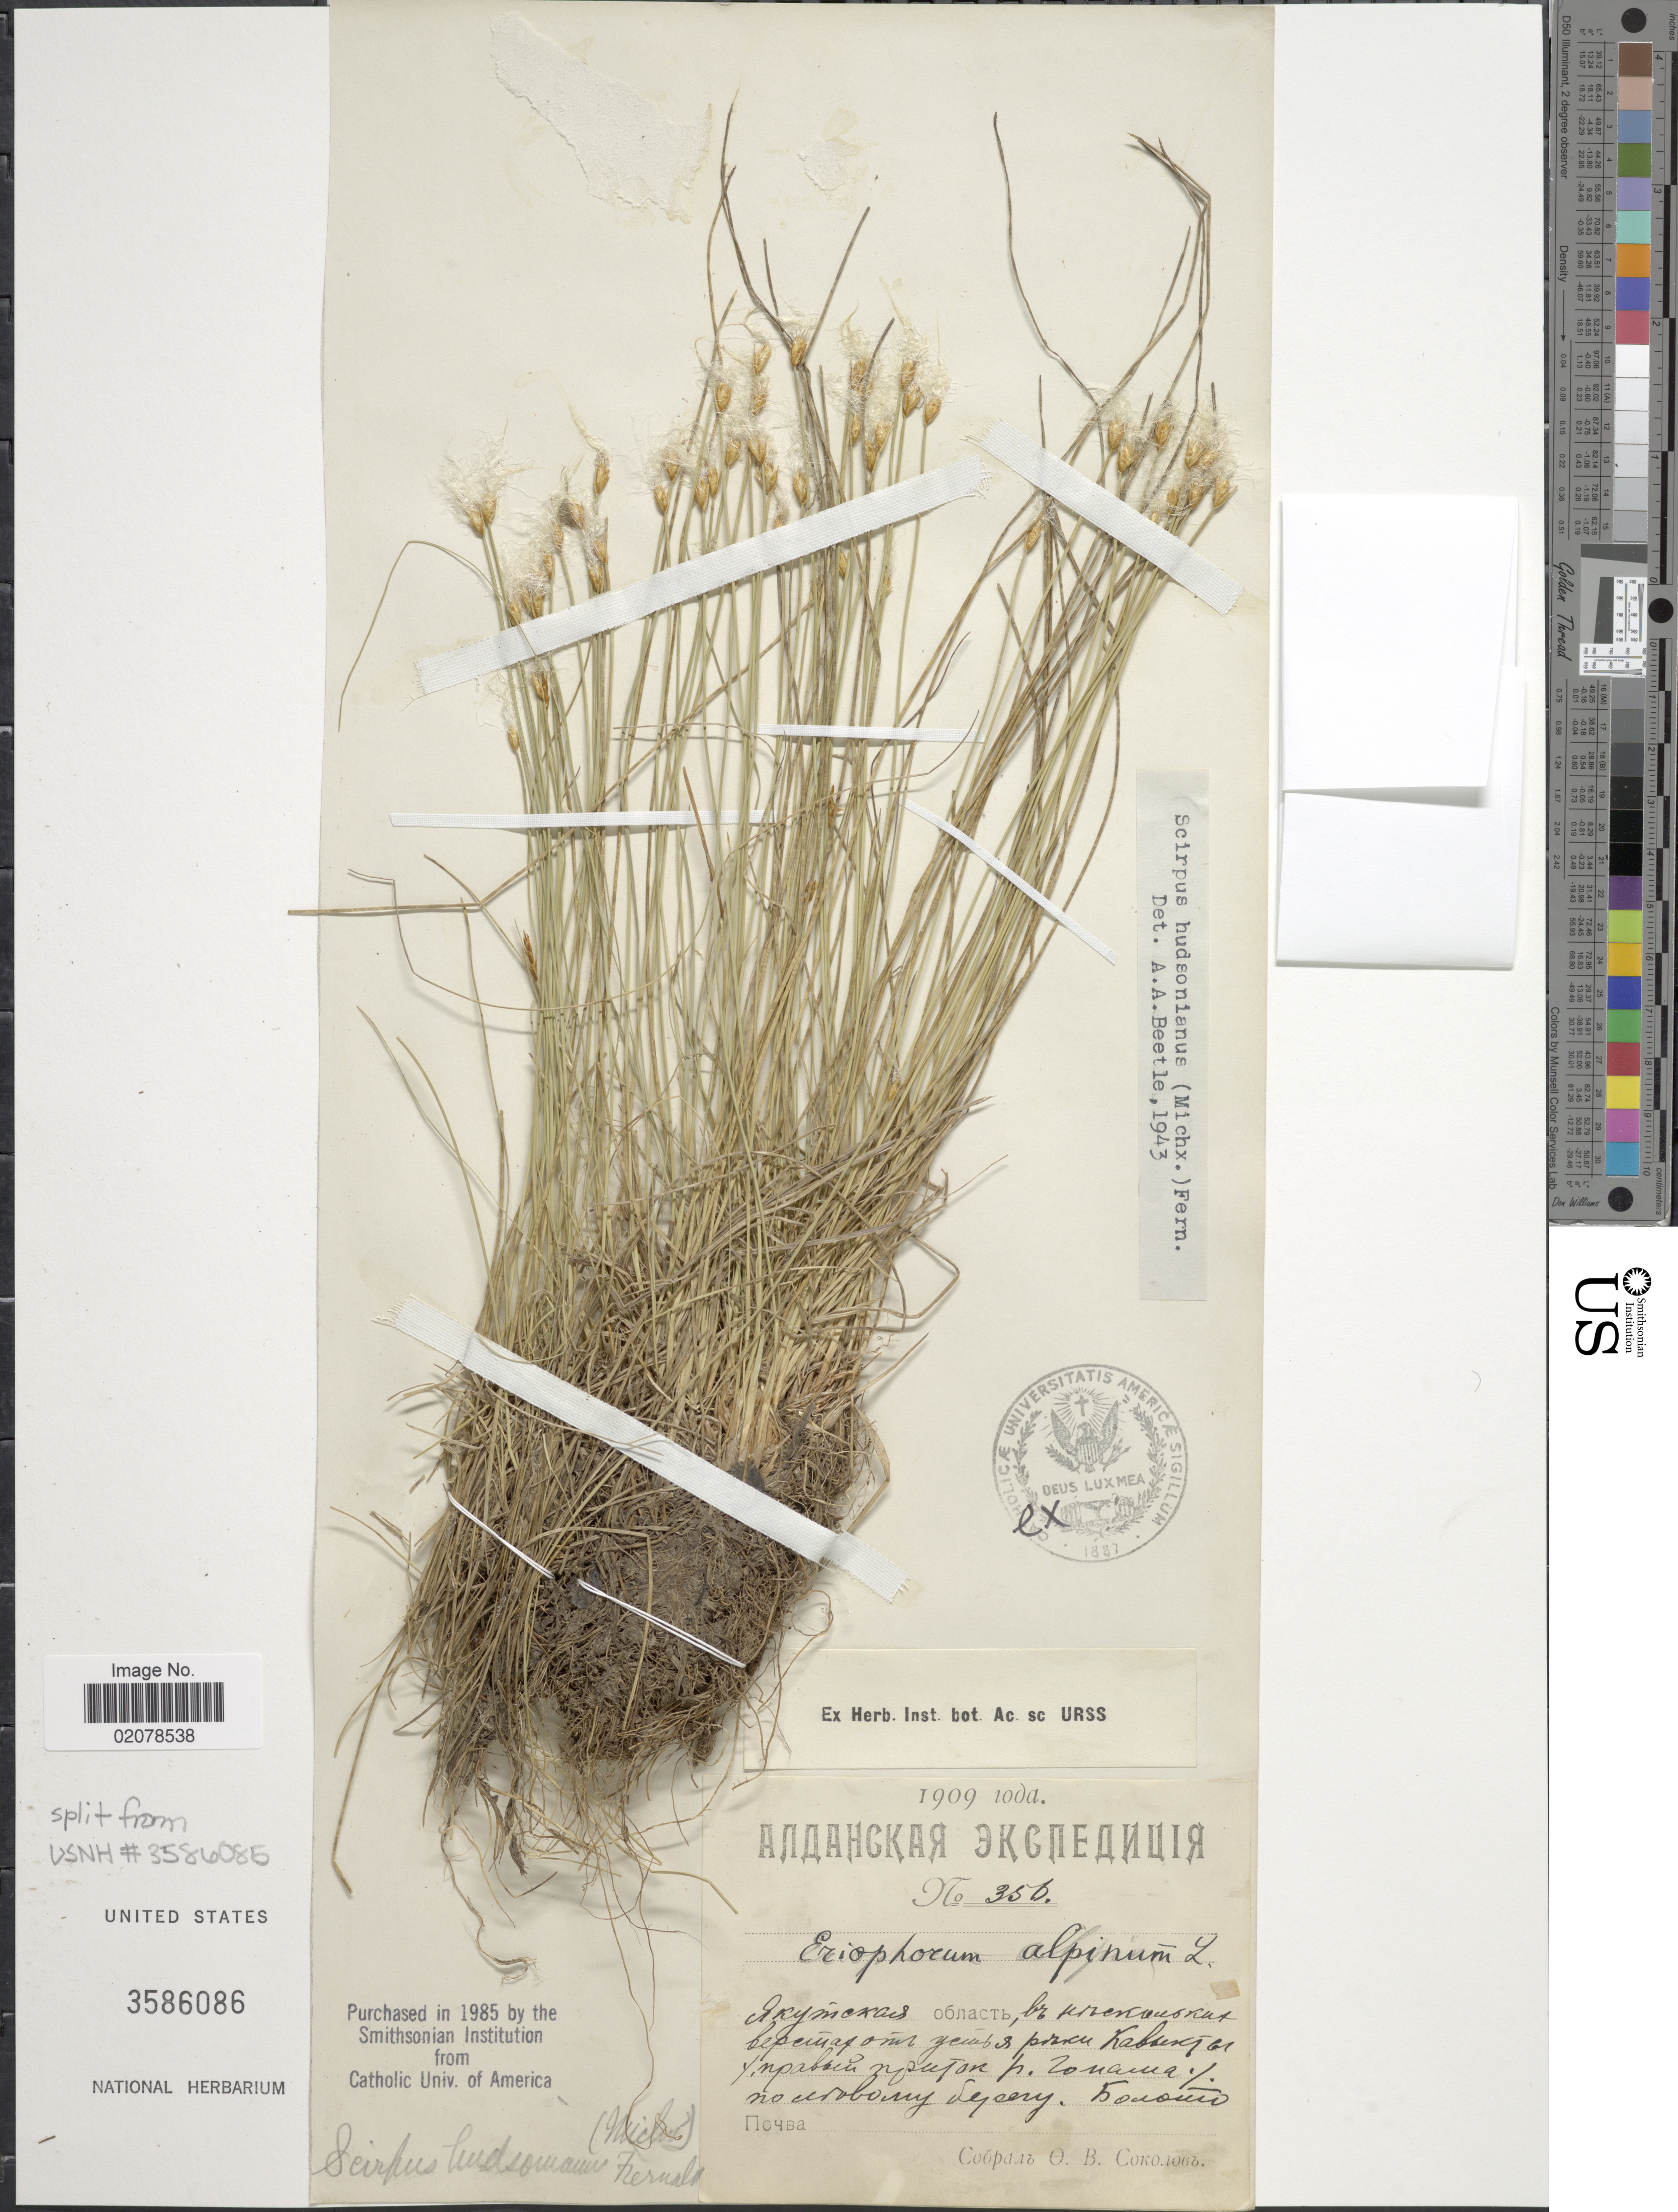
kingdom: Plantae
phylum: Tracheophyta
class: Liliopsida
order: Poales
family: Cyperaceae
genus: Trichophorum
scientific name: Trichophorum alpinum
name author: (L.) Pers.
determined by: Strong, M. T., (US), Smithsonian Institution - National Museum of Natural History (UNITED STATES)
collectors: O. Sokolov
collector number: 356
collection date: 1909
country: Russian Federation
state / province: Sakha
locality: Mouth of River Kovykta.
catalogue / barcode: US 3586086